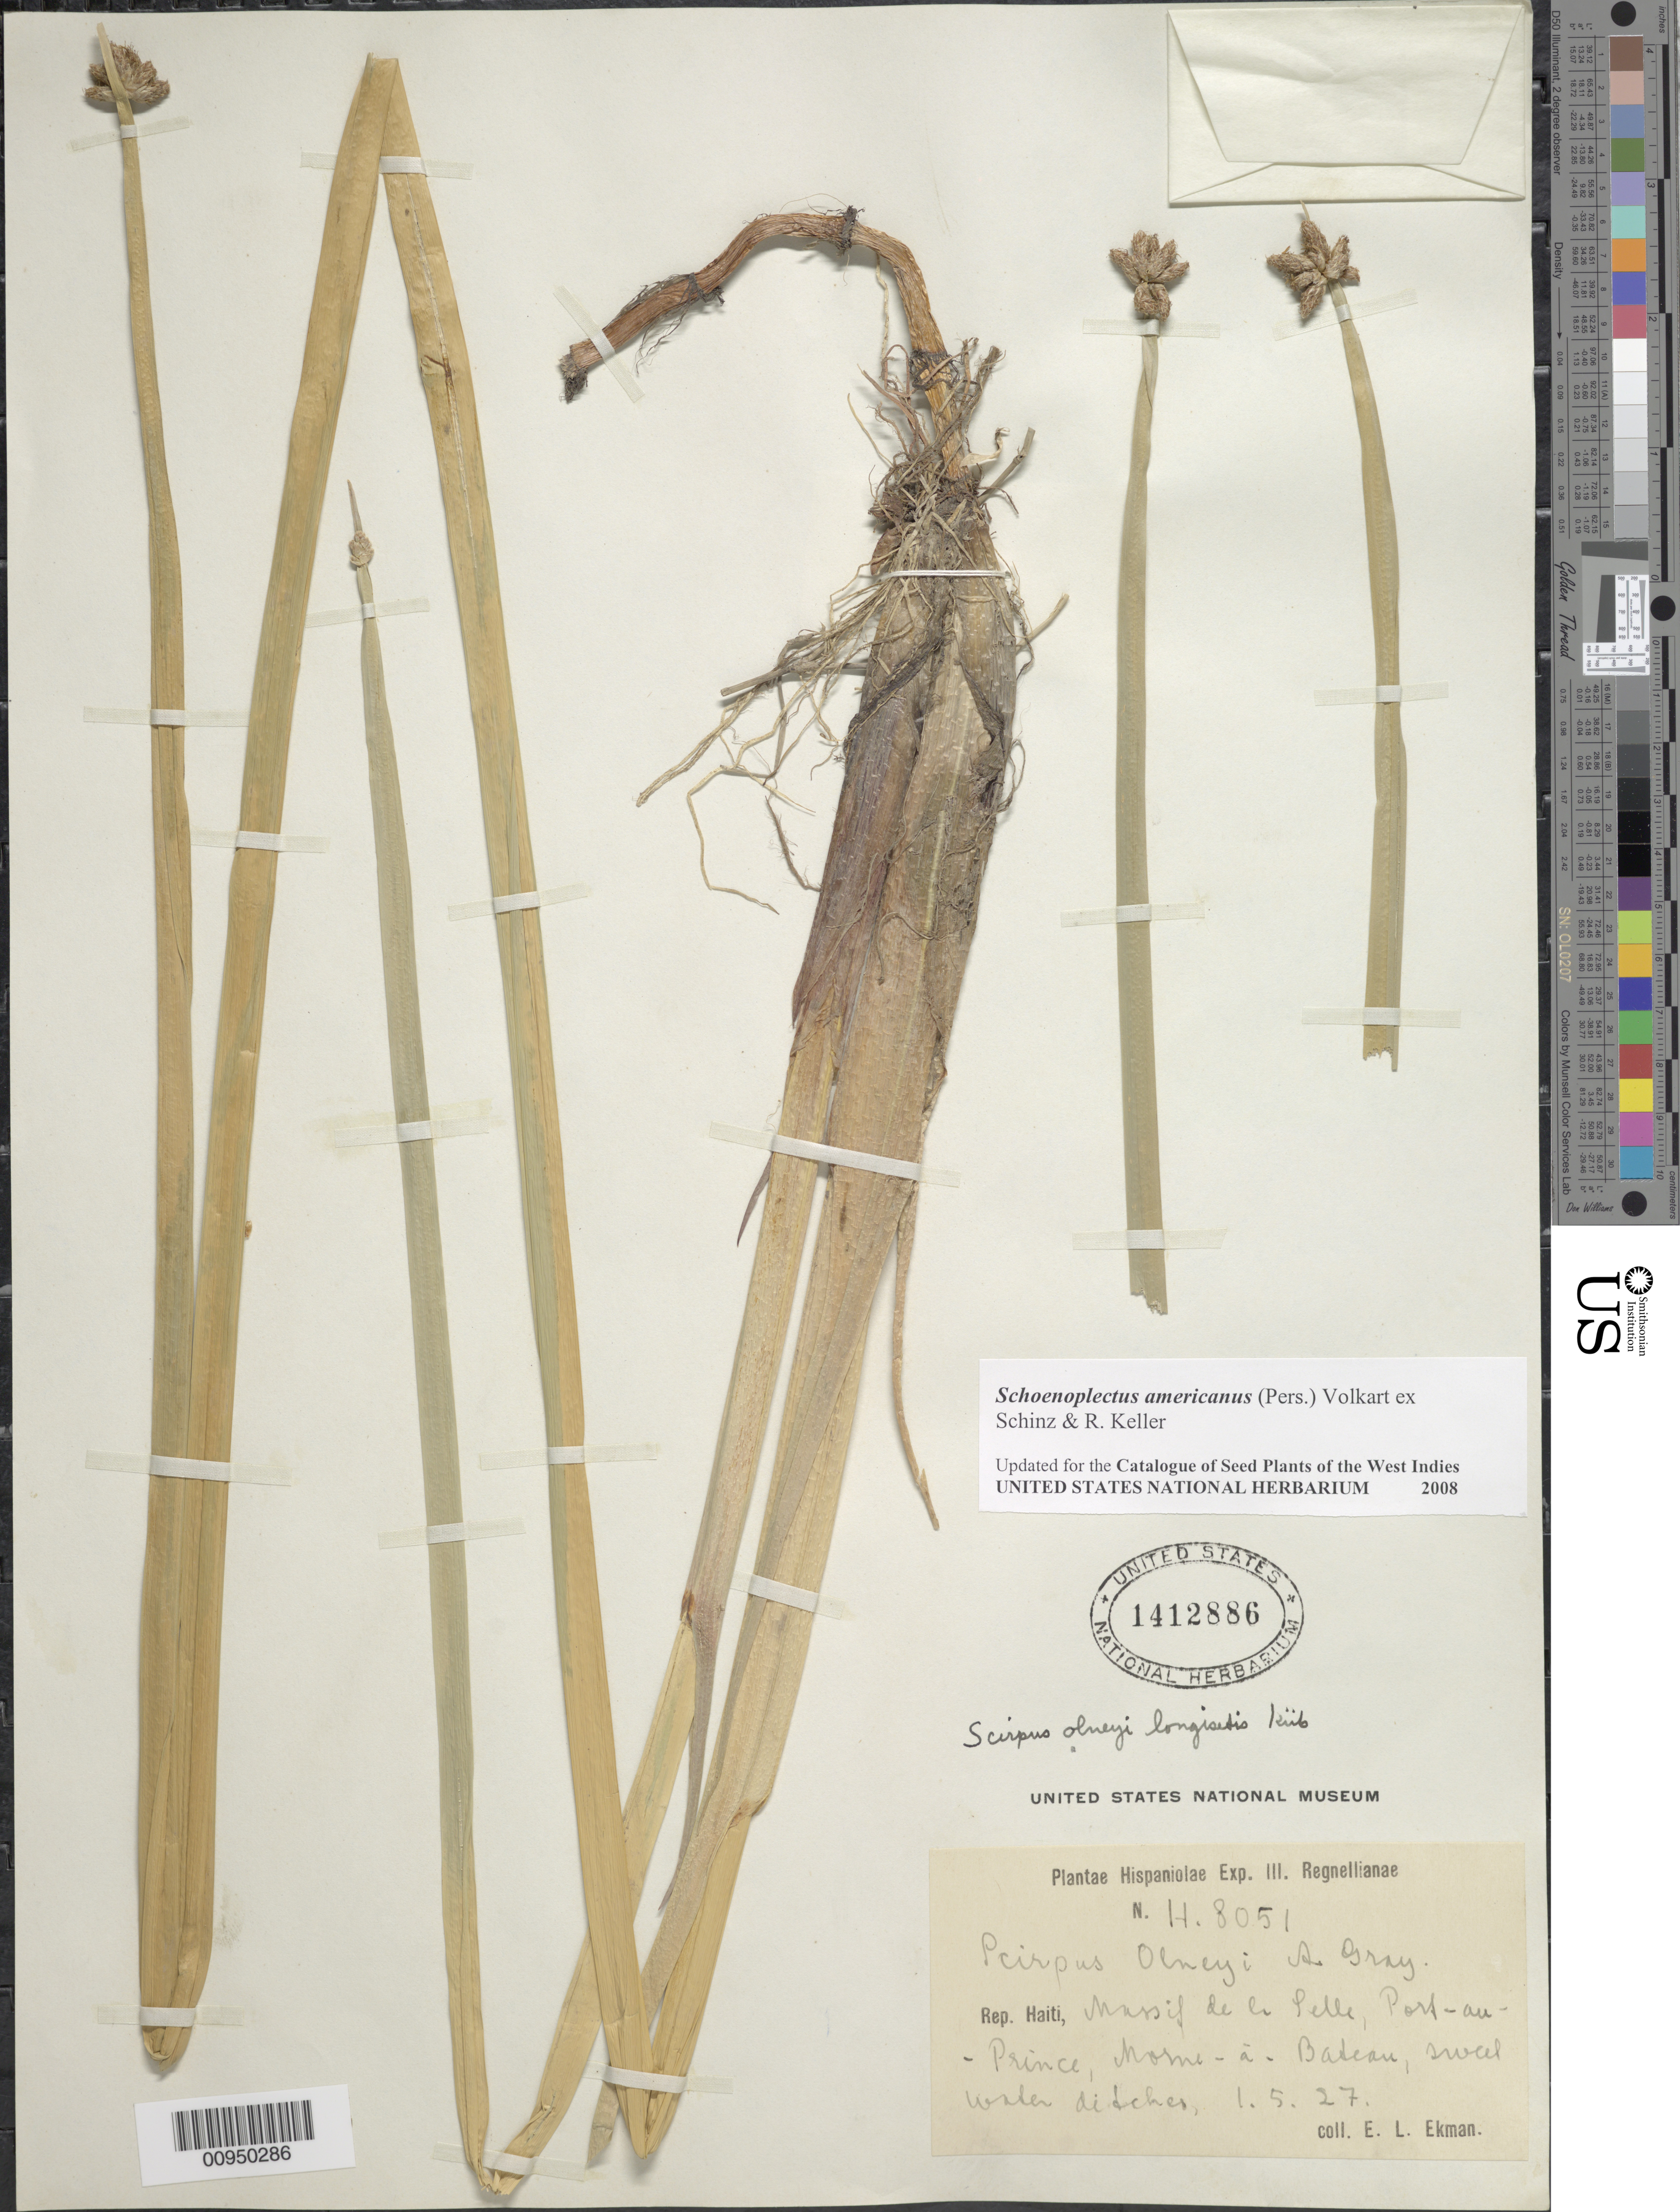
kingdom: Plantae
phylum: Tracheophyta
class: Liliopsida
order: Poales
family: Cyperaceae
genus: Schoenoplectus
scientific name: Schoenoplectus americanus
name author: (Pers.) Volkart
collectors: E. L. Ekman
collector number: H 8051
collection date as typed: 01 May 1927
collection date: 1927-05-01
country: Haiti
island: Hispaniola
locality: Massif de la Selle, Port au Prince, Morne à Bateau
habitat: Swal water ditches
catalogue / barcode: US 1412886